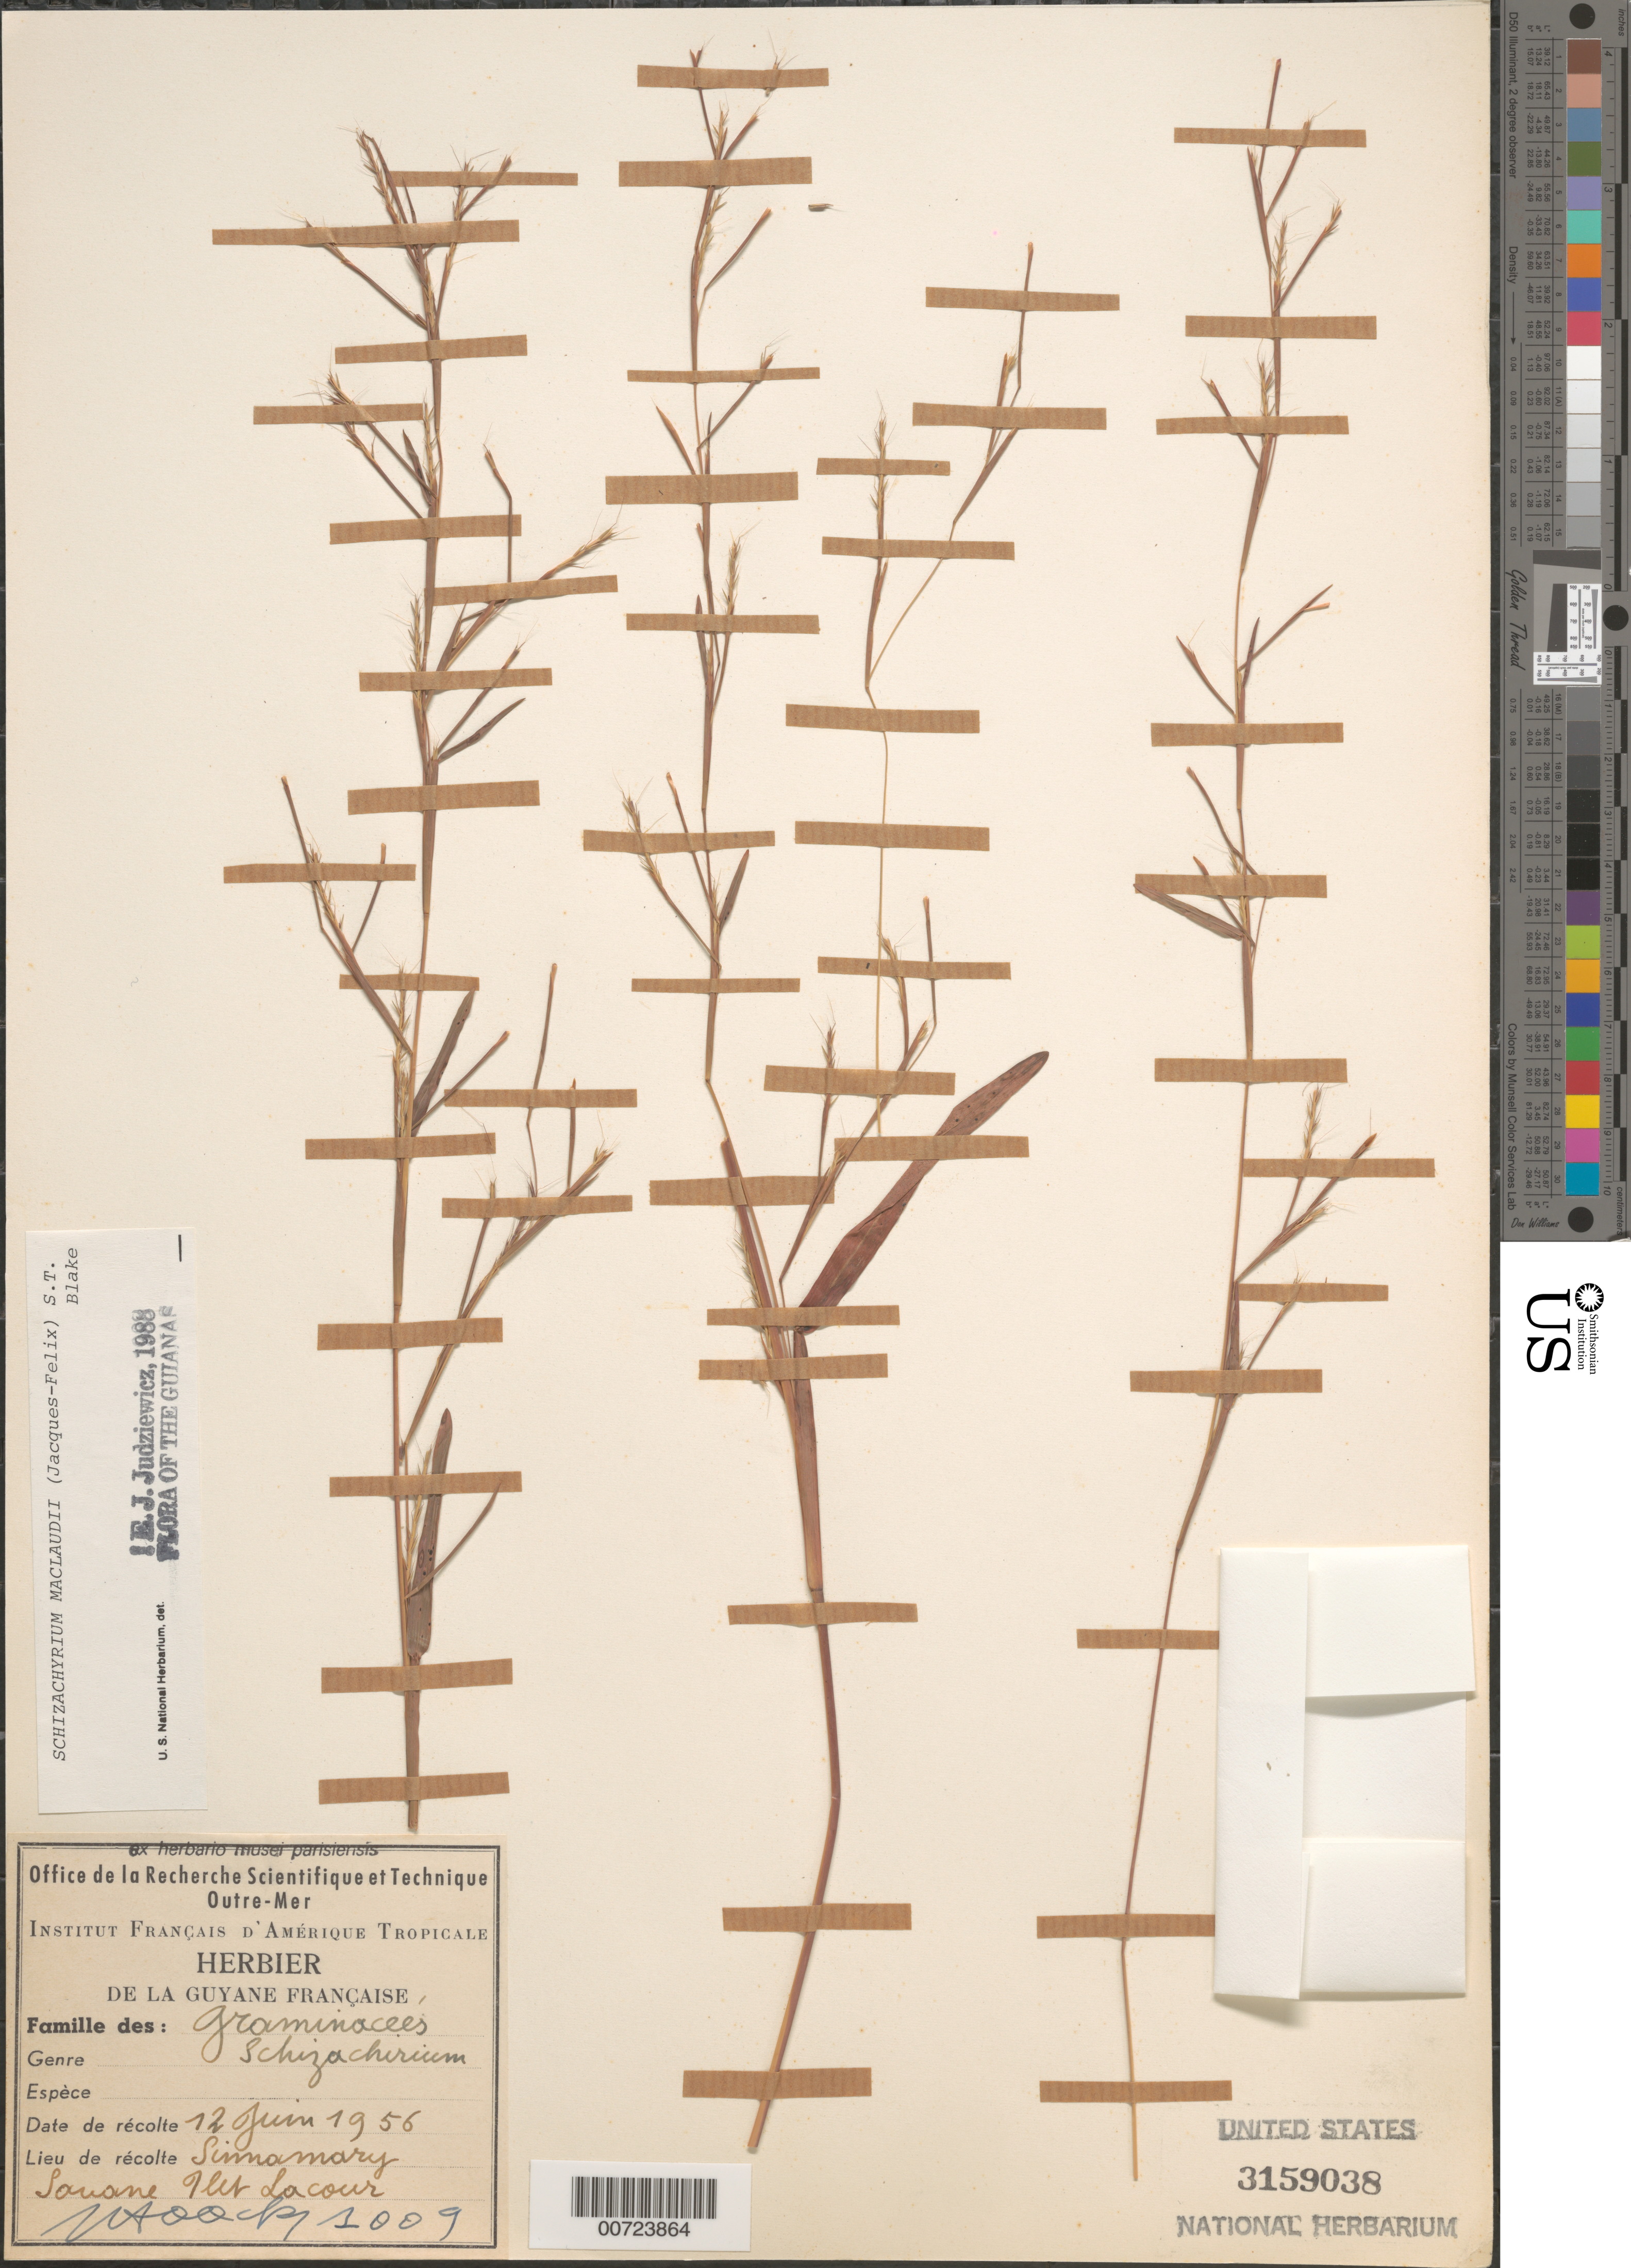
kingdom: Plantae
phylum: Tracheophyta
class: Liliopsida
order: Poales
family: Poaceae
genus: Schizachyrium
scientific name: Schizachyrium maclaudii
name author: S.T. Blake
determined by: Judziewicz, E. J.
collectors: J. Hoock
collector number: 1009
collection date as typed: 12-Jun-56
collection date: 1956-06-12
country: French Guiana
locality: Sinnamary, Savane Ilet Lacour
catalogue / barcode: US 3159038